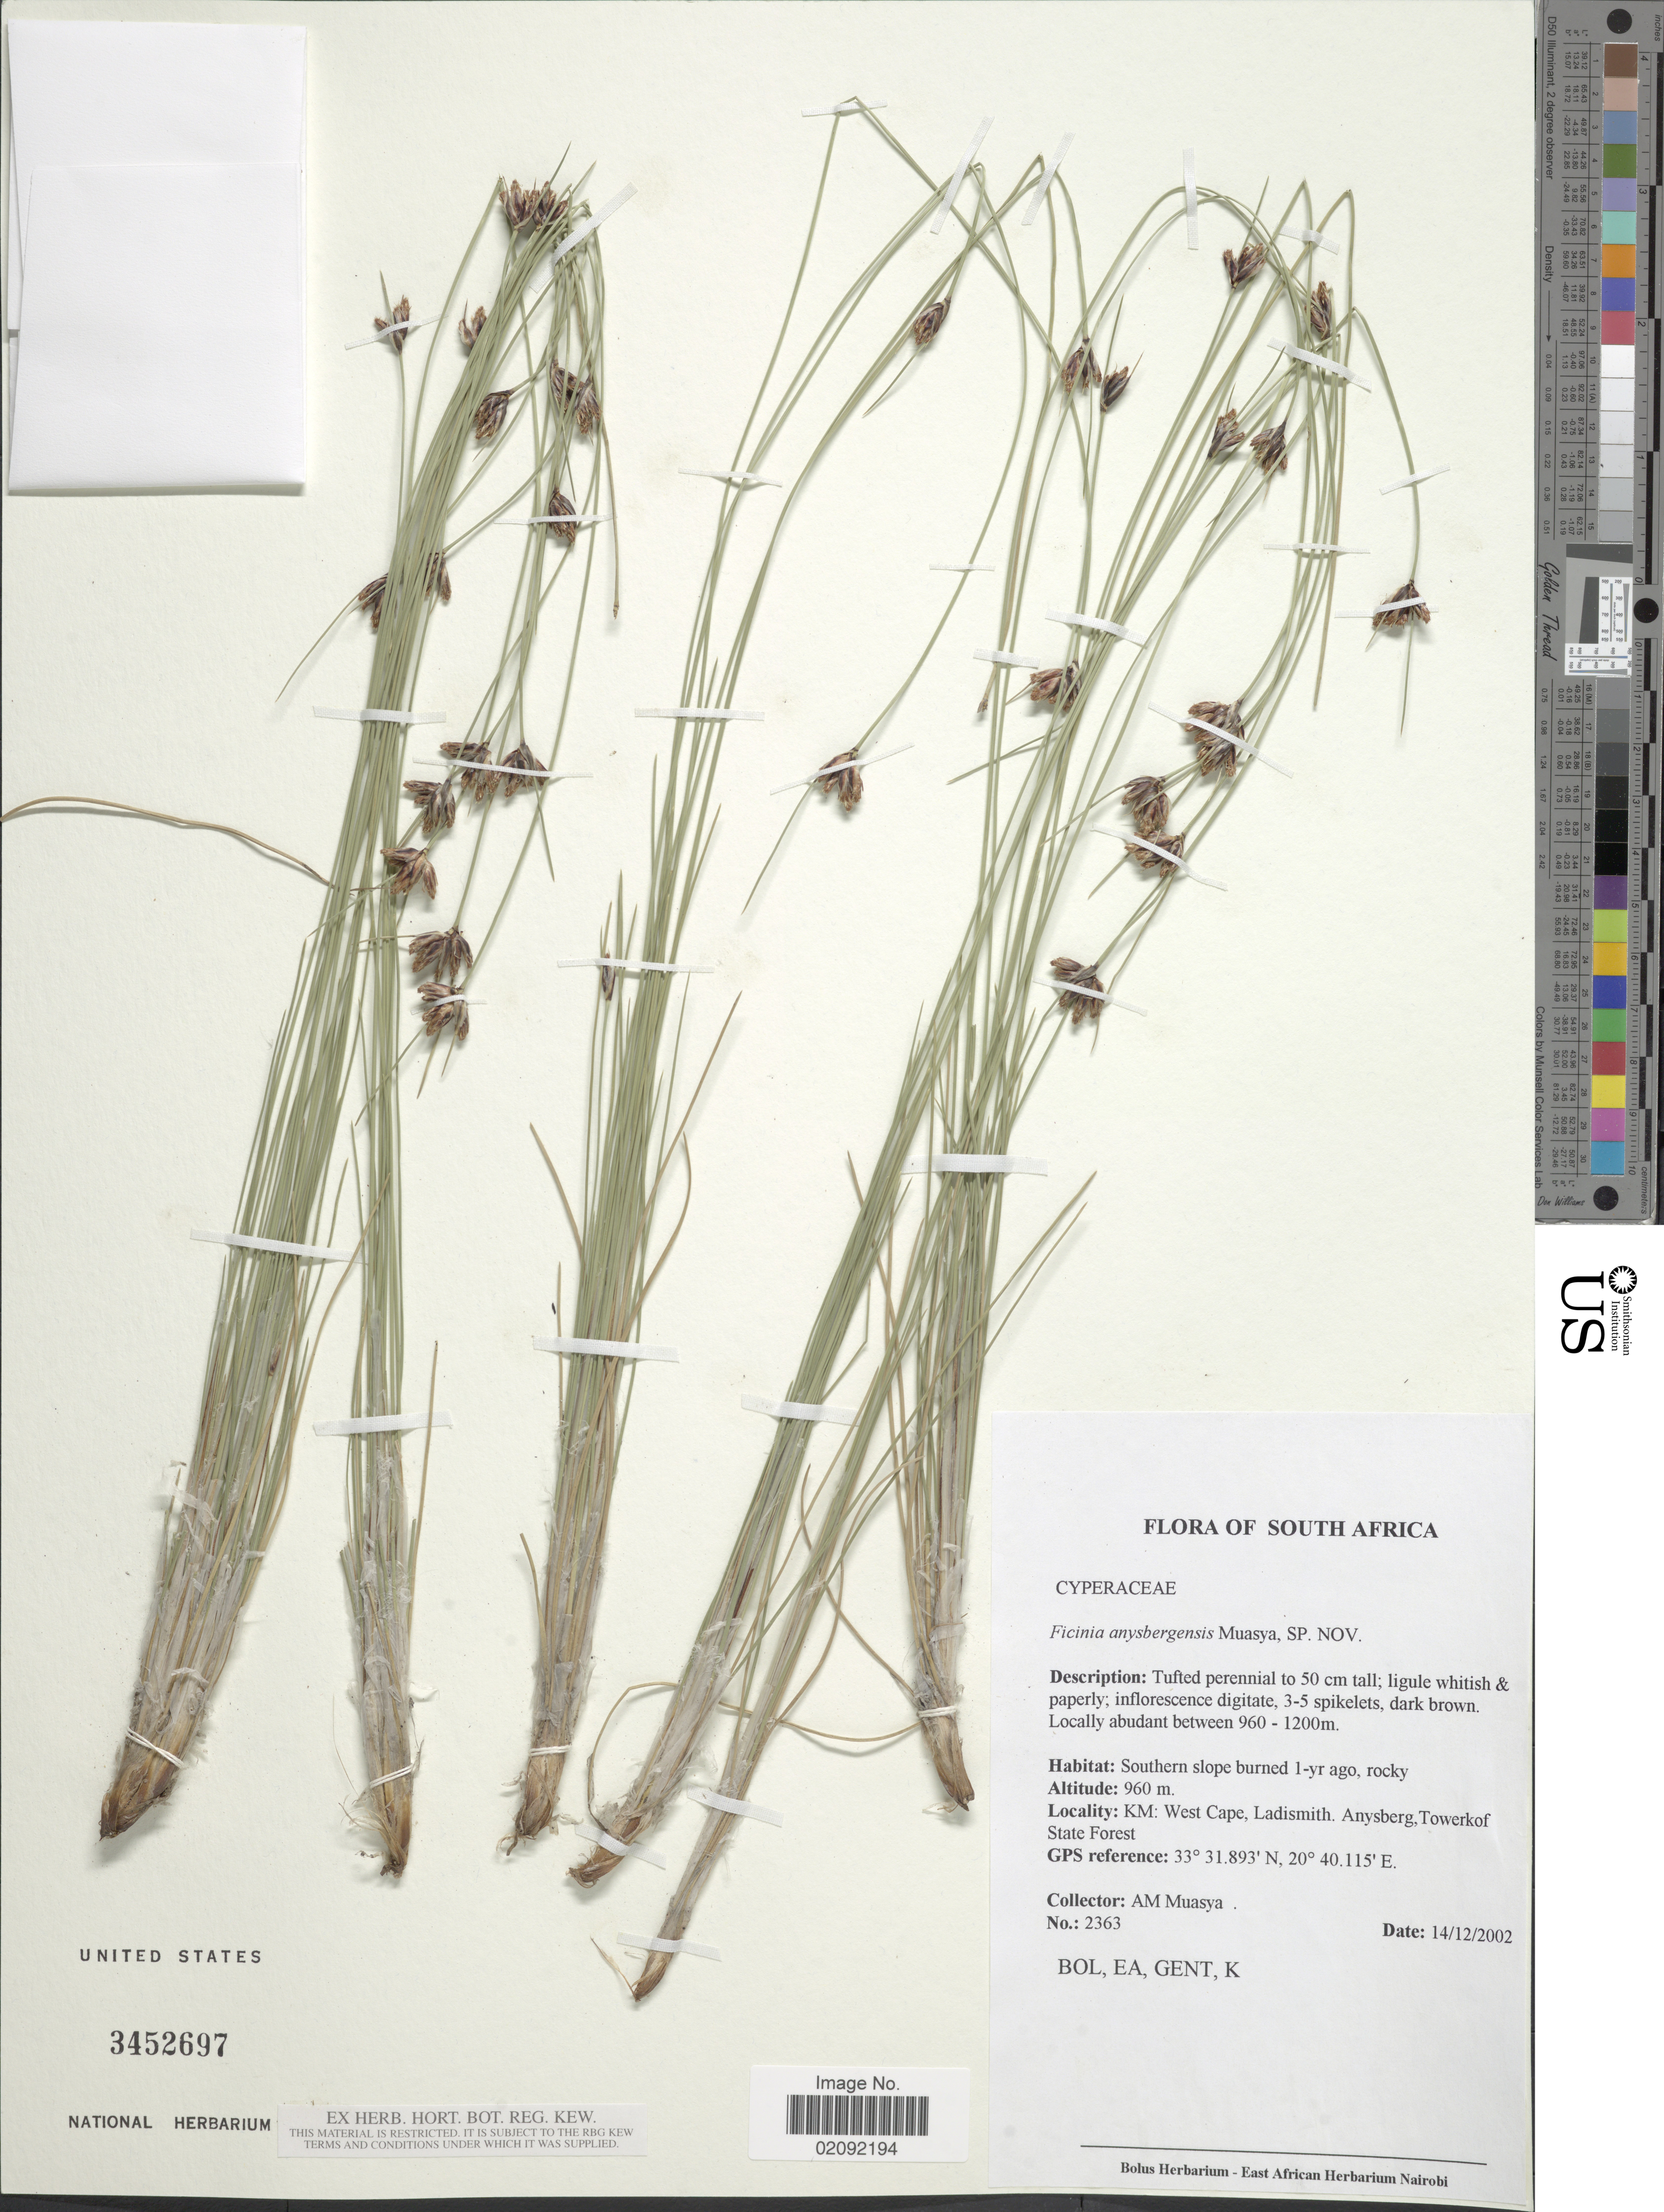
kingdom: Plantae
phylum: Tracheophyta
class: Liliopsida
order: Poales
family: Cyperaceae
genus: Ficinia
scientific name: Ficinia anysbergensis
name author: Muasya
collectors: A. Muasya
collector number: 2363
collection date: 2002-12-14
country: South Africa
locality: Southern slope burned 1-yr ago, rocky, KM: West Cape, Ladismith. Ansyberg, Towerkof State Forest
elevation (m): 960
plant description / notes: Isotype of Ficinia anysbergensis Muasya. Specimen retrieved from general collection and stored at Type Register.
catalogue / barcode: US 3452697